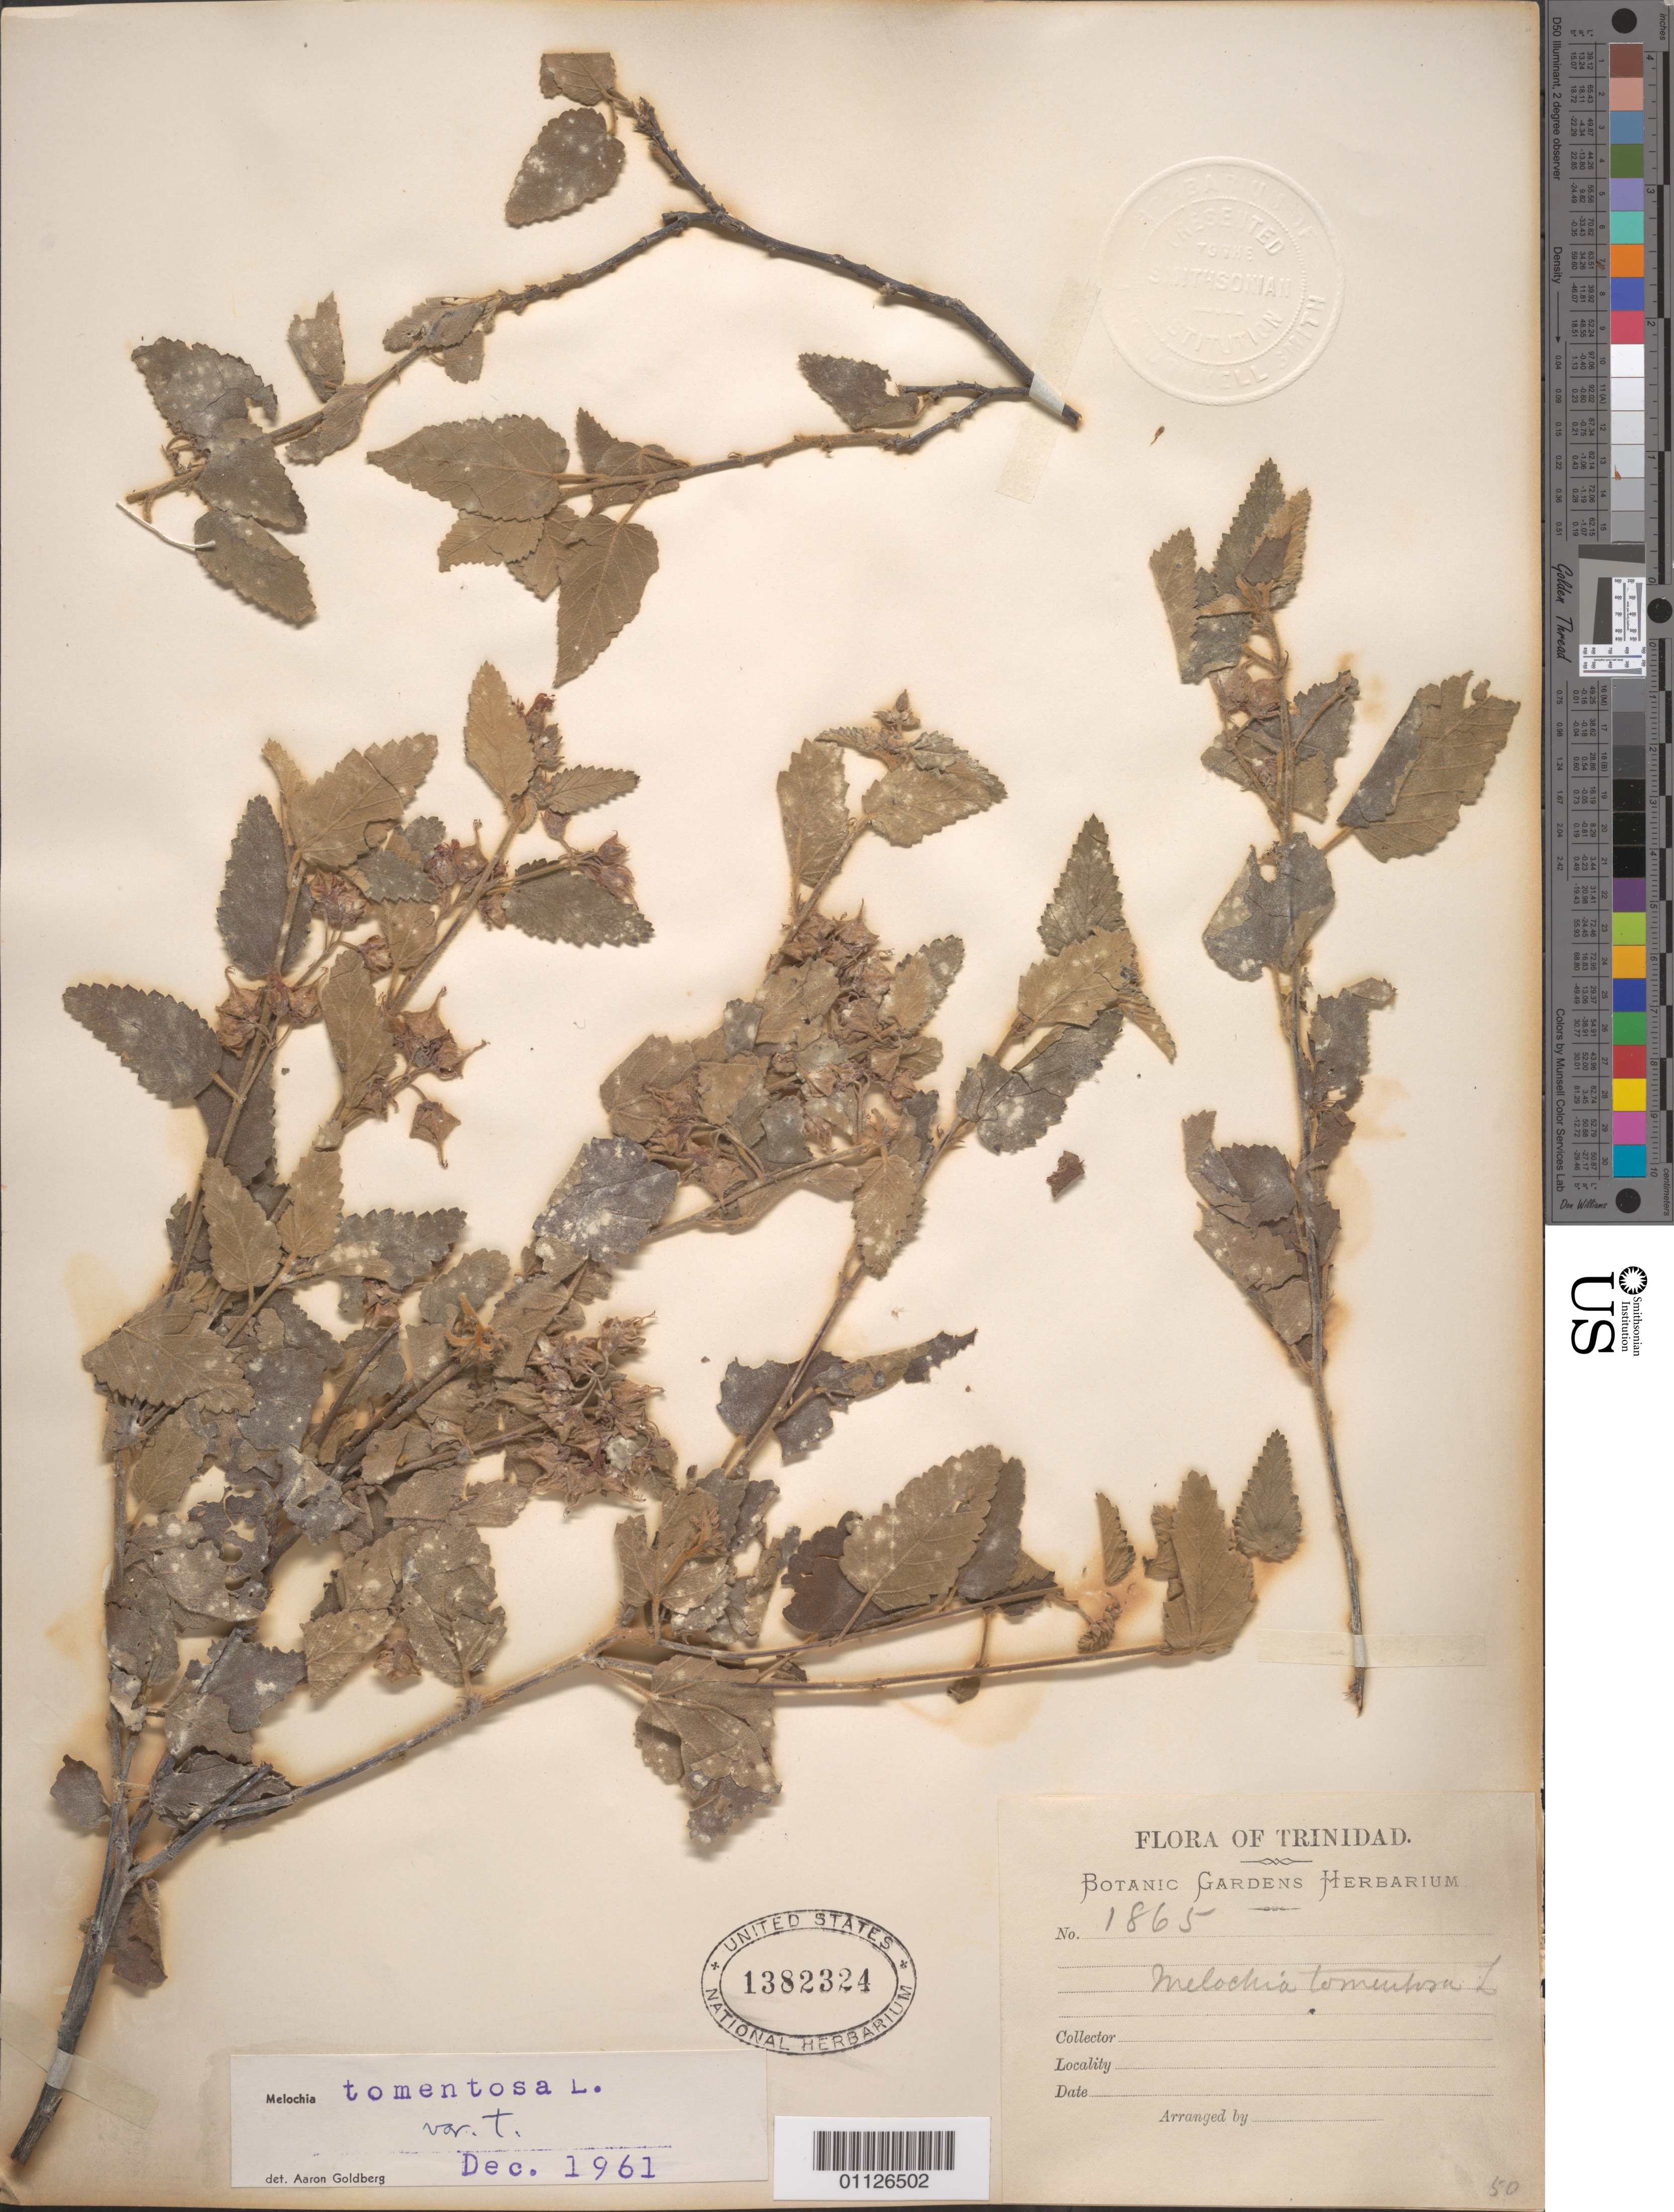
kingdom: Plantae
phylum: Tracheophyta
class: Magnoliopsida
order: Malvales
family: Malvaceae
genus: Melochia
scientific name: Melochia tomentosa var. frutescens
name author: DC.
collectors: Botanic Gardens Herbarium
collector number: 1865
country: Trinidad and Tobago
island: Trinidad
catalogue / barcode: US 1382324